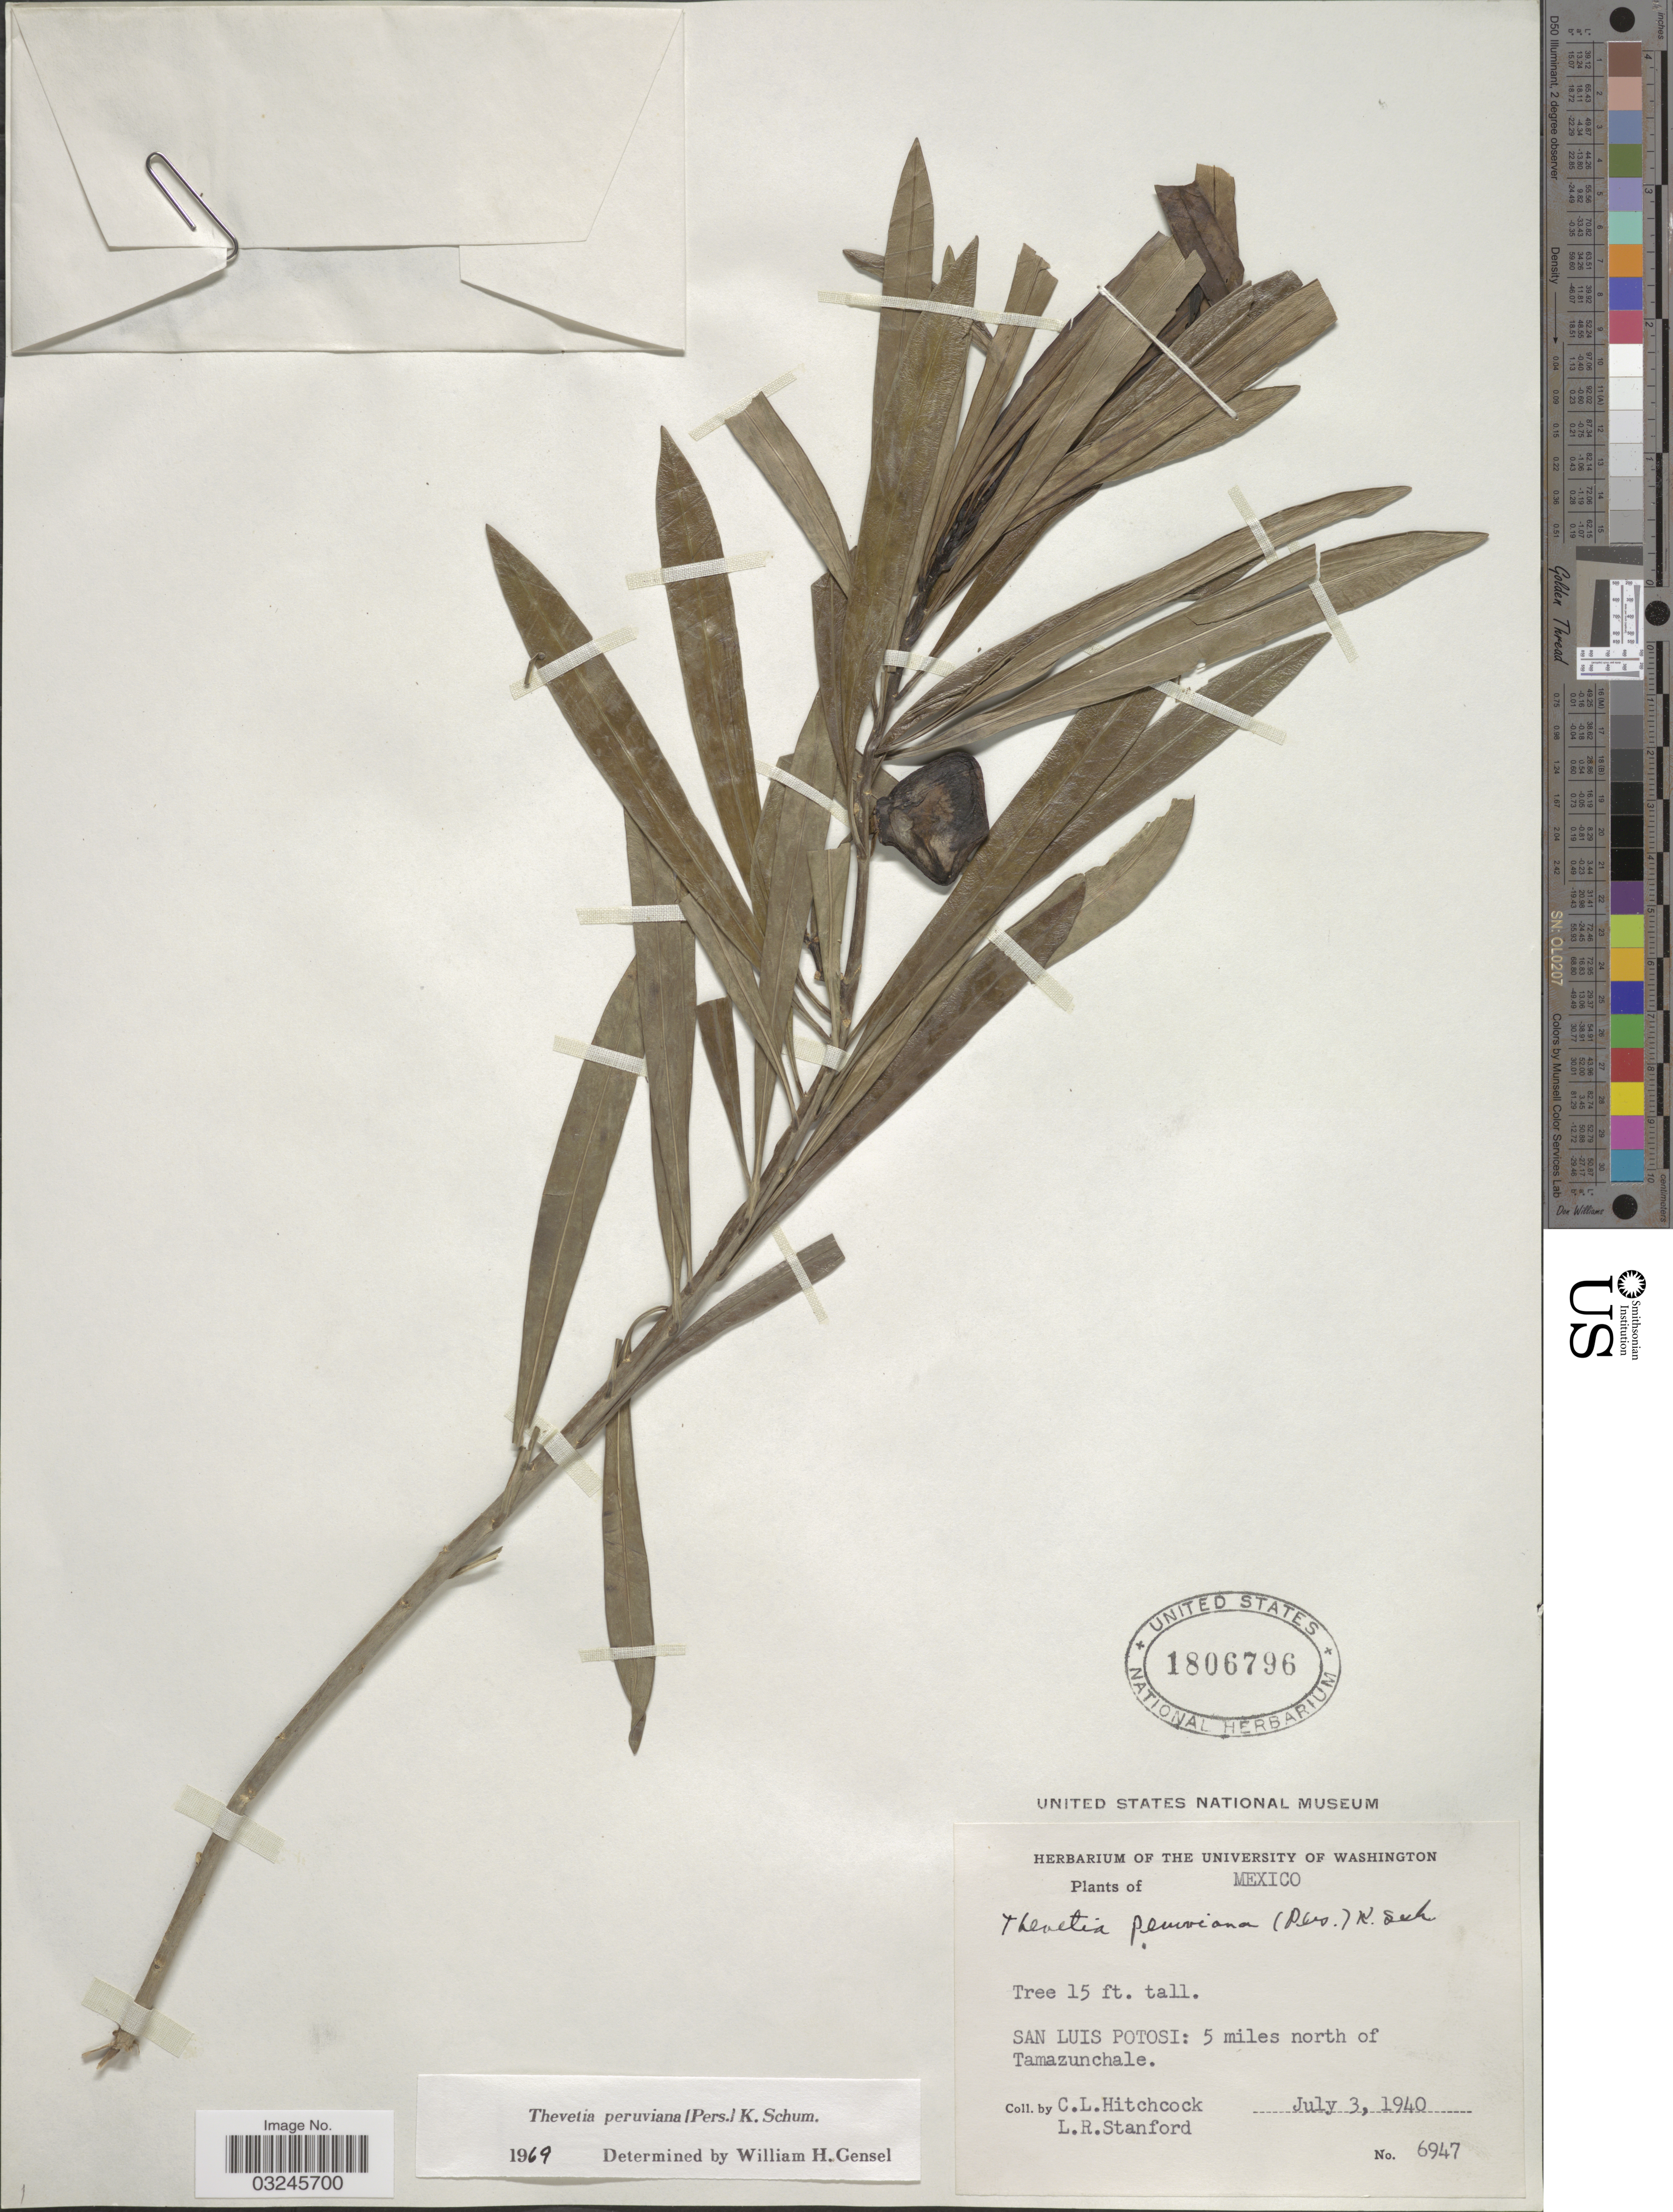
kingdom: Plantae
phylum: Tracheophyta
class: Magnoliopsida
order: Gentianales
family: Apocynaceae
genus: Thevetia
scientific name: Thevetia peruviana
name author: (Pers.) K. Schum.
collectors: C. L. Hitchcock & L. R. Stanford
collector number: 6947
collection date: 1940-07-03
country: Mexico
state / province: San Luis Potosí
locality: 5 miles north of Tamazunchale.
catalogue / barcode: US 1806796